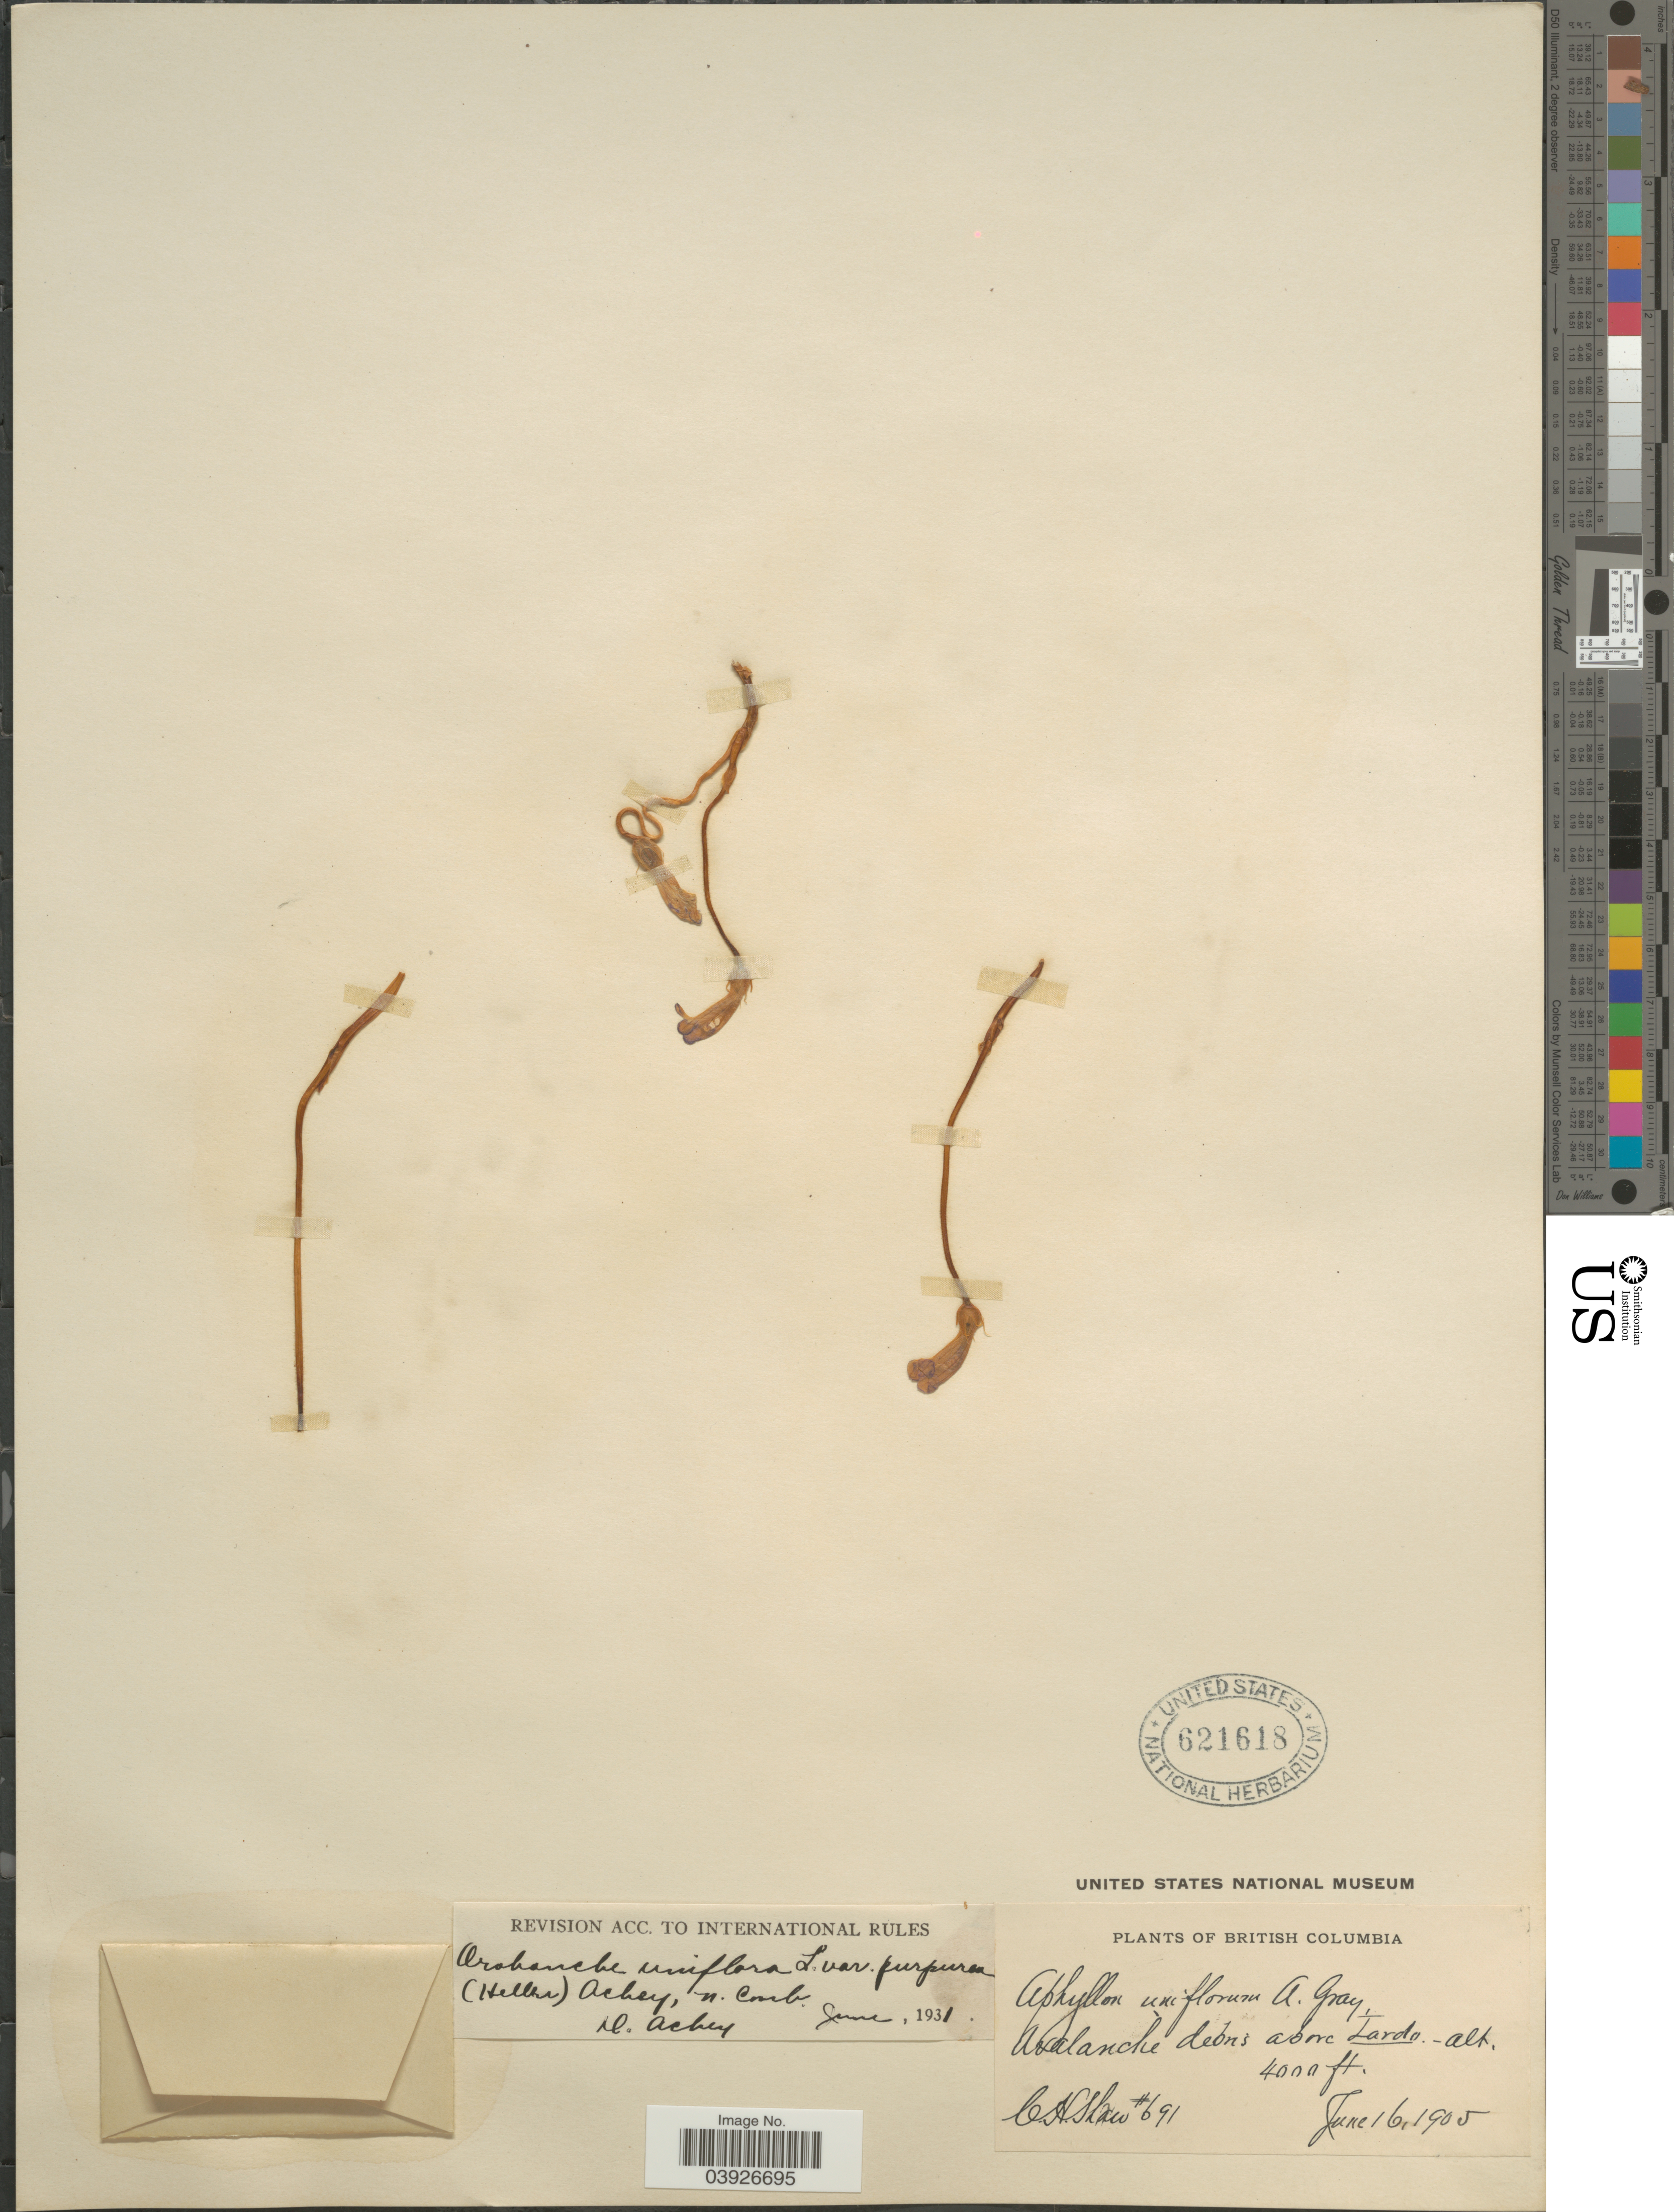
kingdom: Plantae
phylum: Tracheophyta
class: Magnoliopsida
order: Lamiales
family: Orobanchaceae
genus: Aphyllon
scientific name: Aphyllon purpureum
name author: (A. Heller) Holub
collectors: C. H. Shaw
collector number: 691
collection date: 1905-06-16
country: Canada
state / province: British Columbia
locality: Avalanche debris above Lardo.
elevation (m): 1219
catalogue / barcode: US 621618